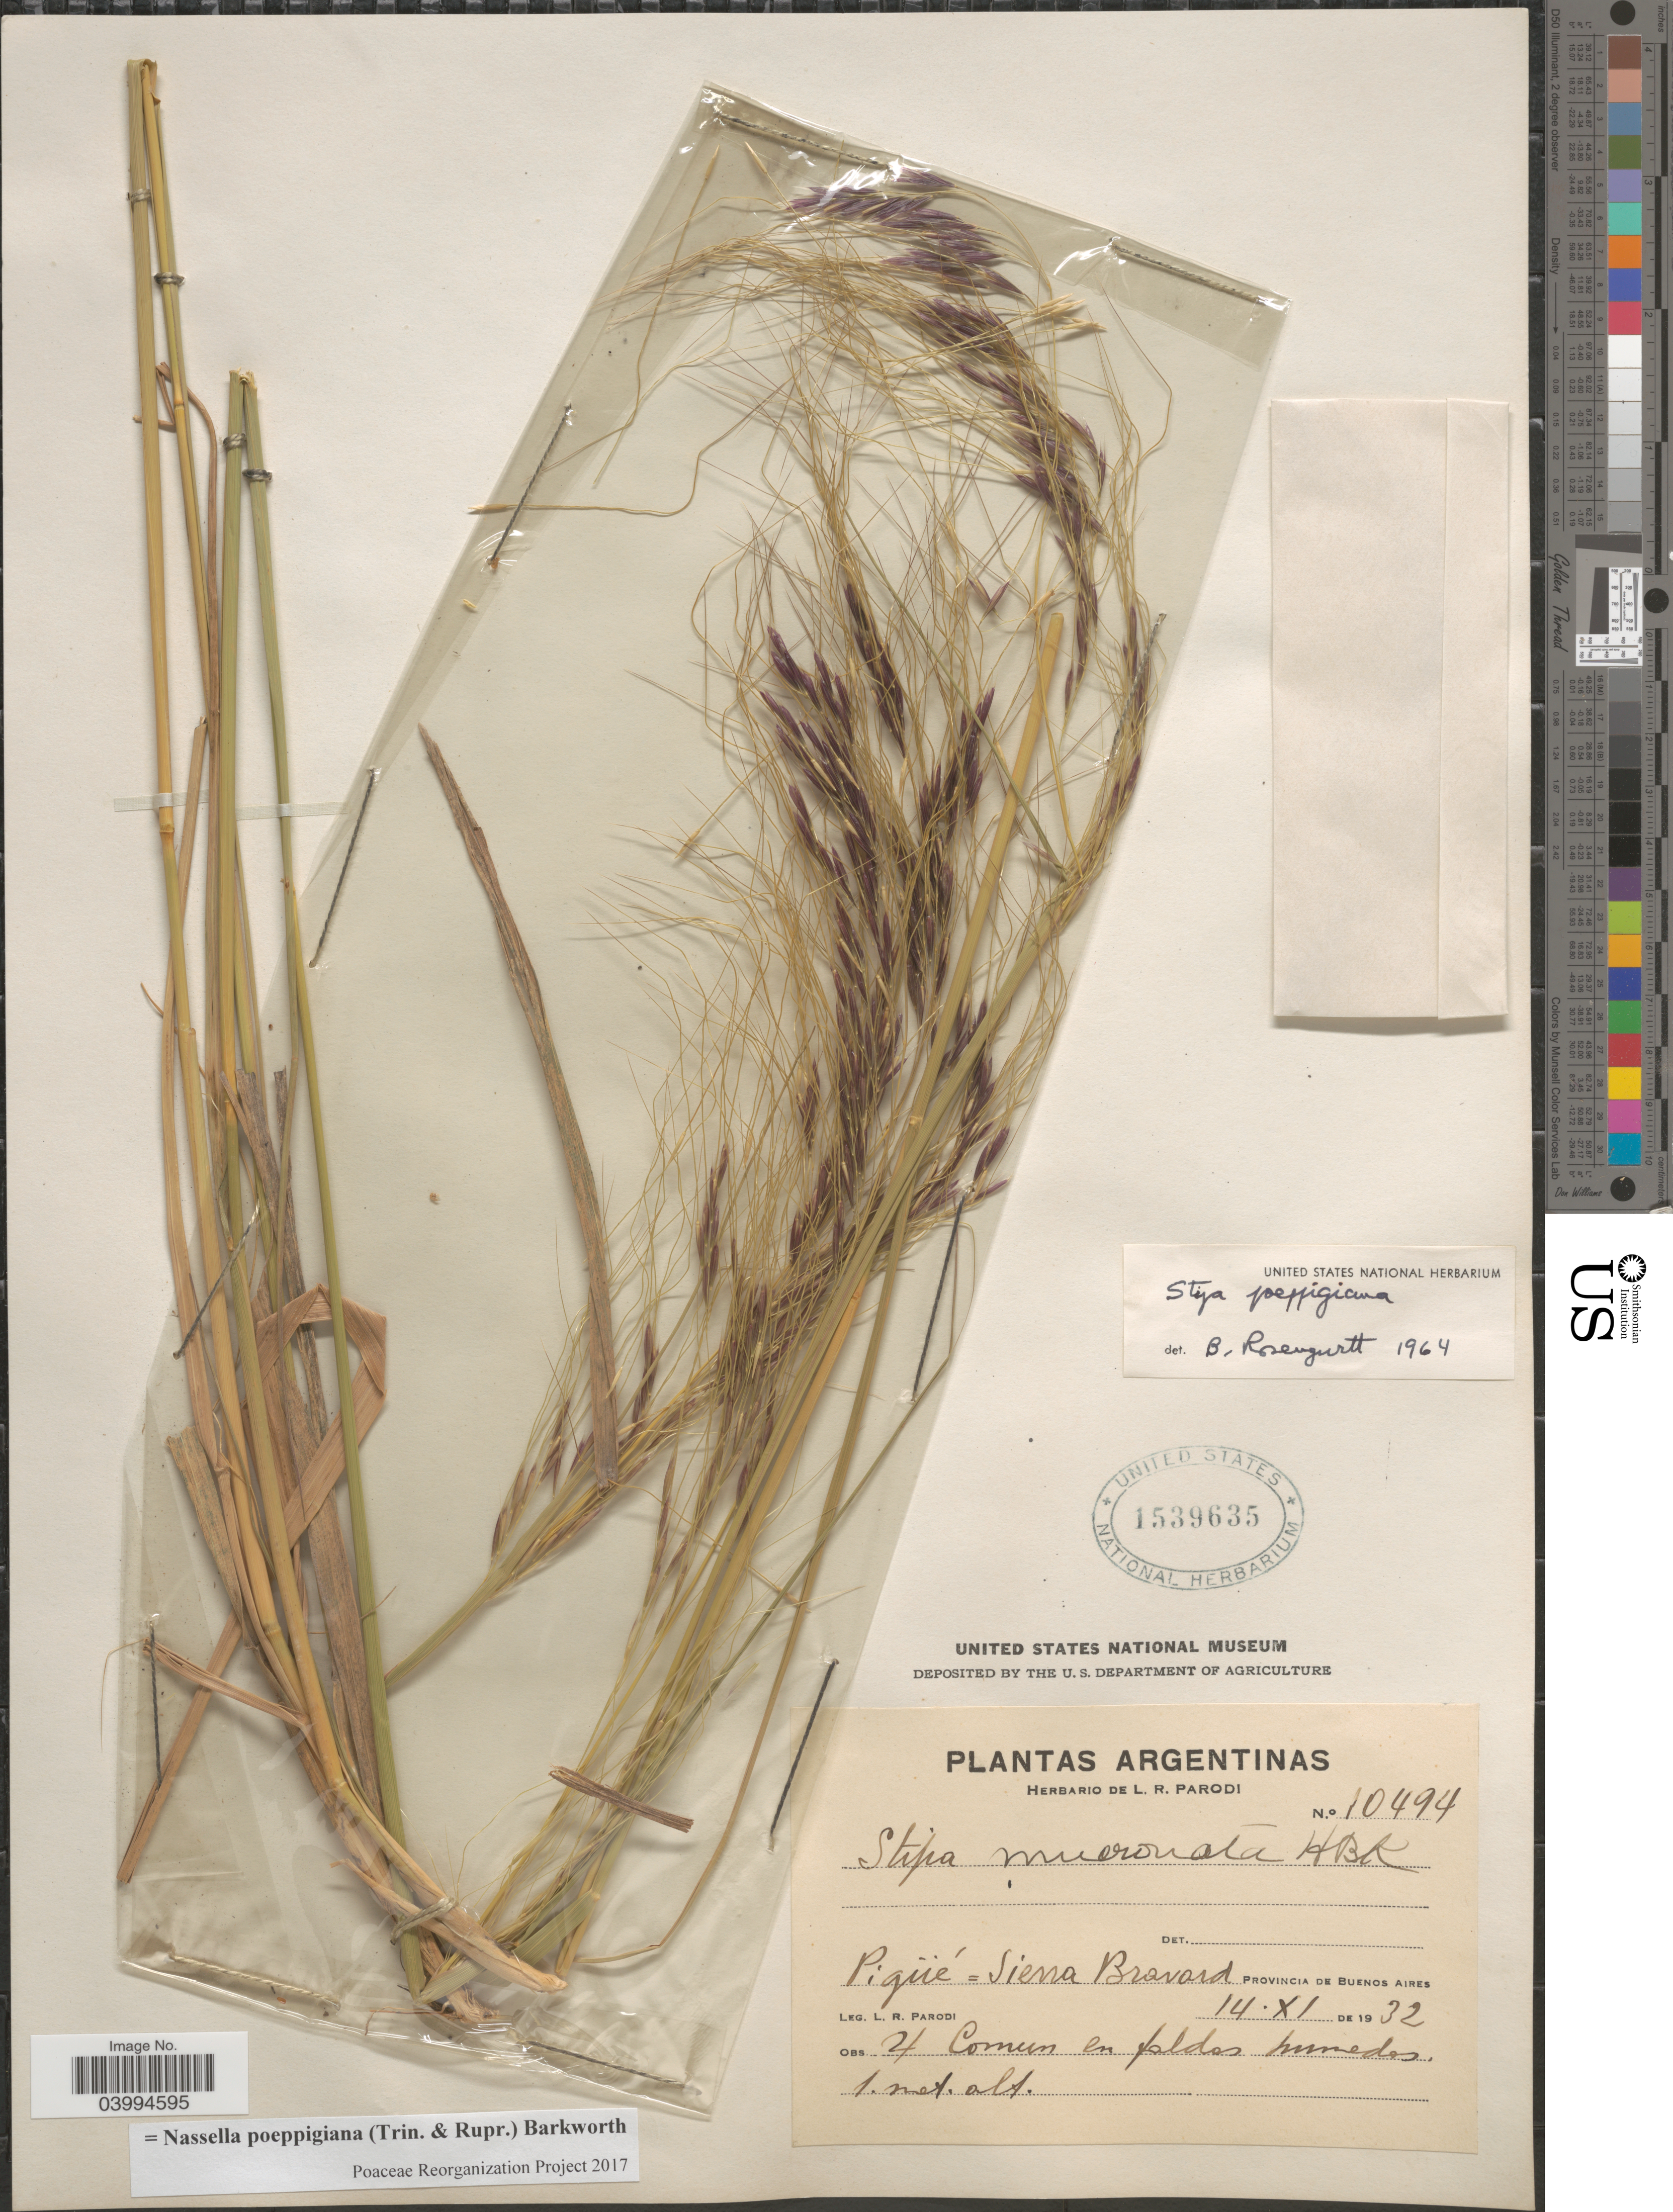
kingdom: Plantae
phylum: Tracheophyta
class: Liliopsida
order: Poales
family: Poaceae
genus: Nassella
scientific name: Nassella poeppigiana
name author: (Trin. & Rupr.) Barkworth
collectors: L. R. Parodi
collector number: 10494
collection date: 1932-11-14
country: Argentina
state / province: Buenos Aires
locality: Pigüé : Sierra Bravard.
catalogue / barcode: US 1539635